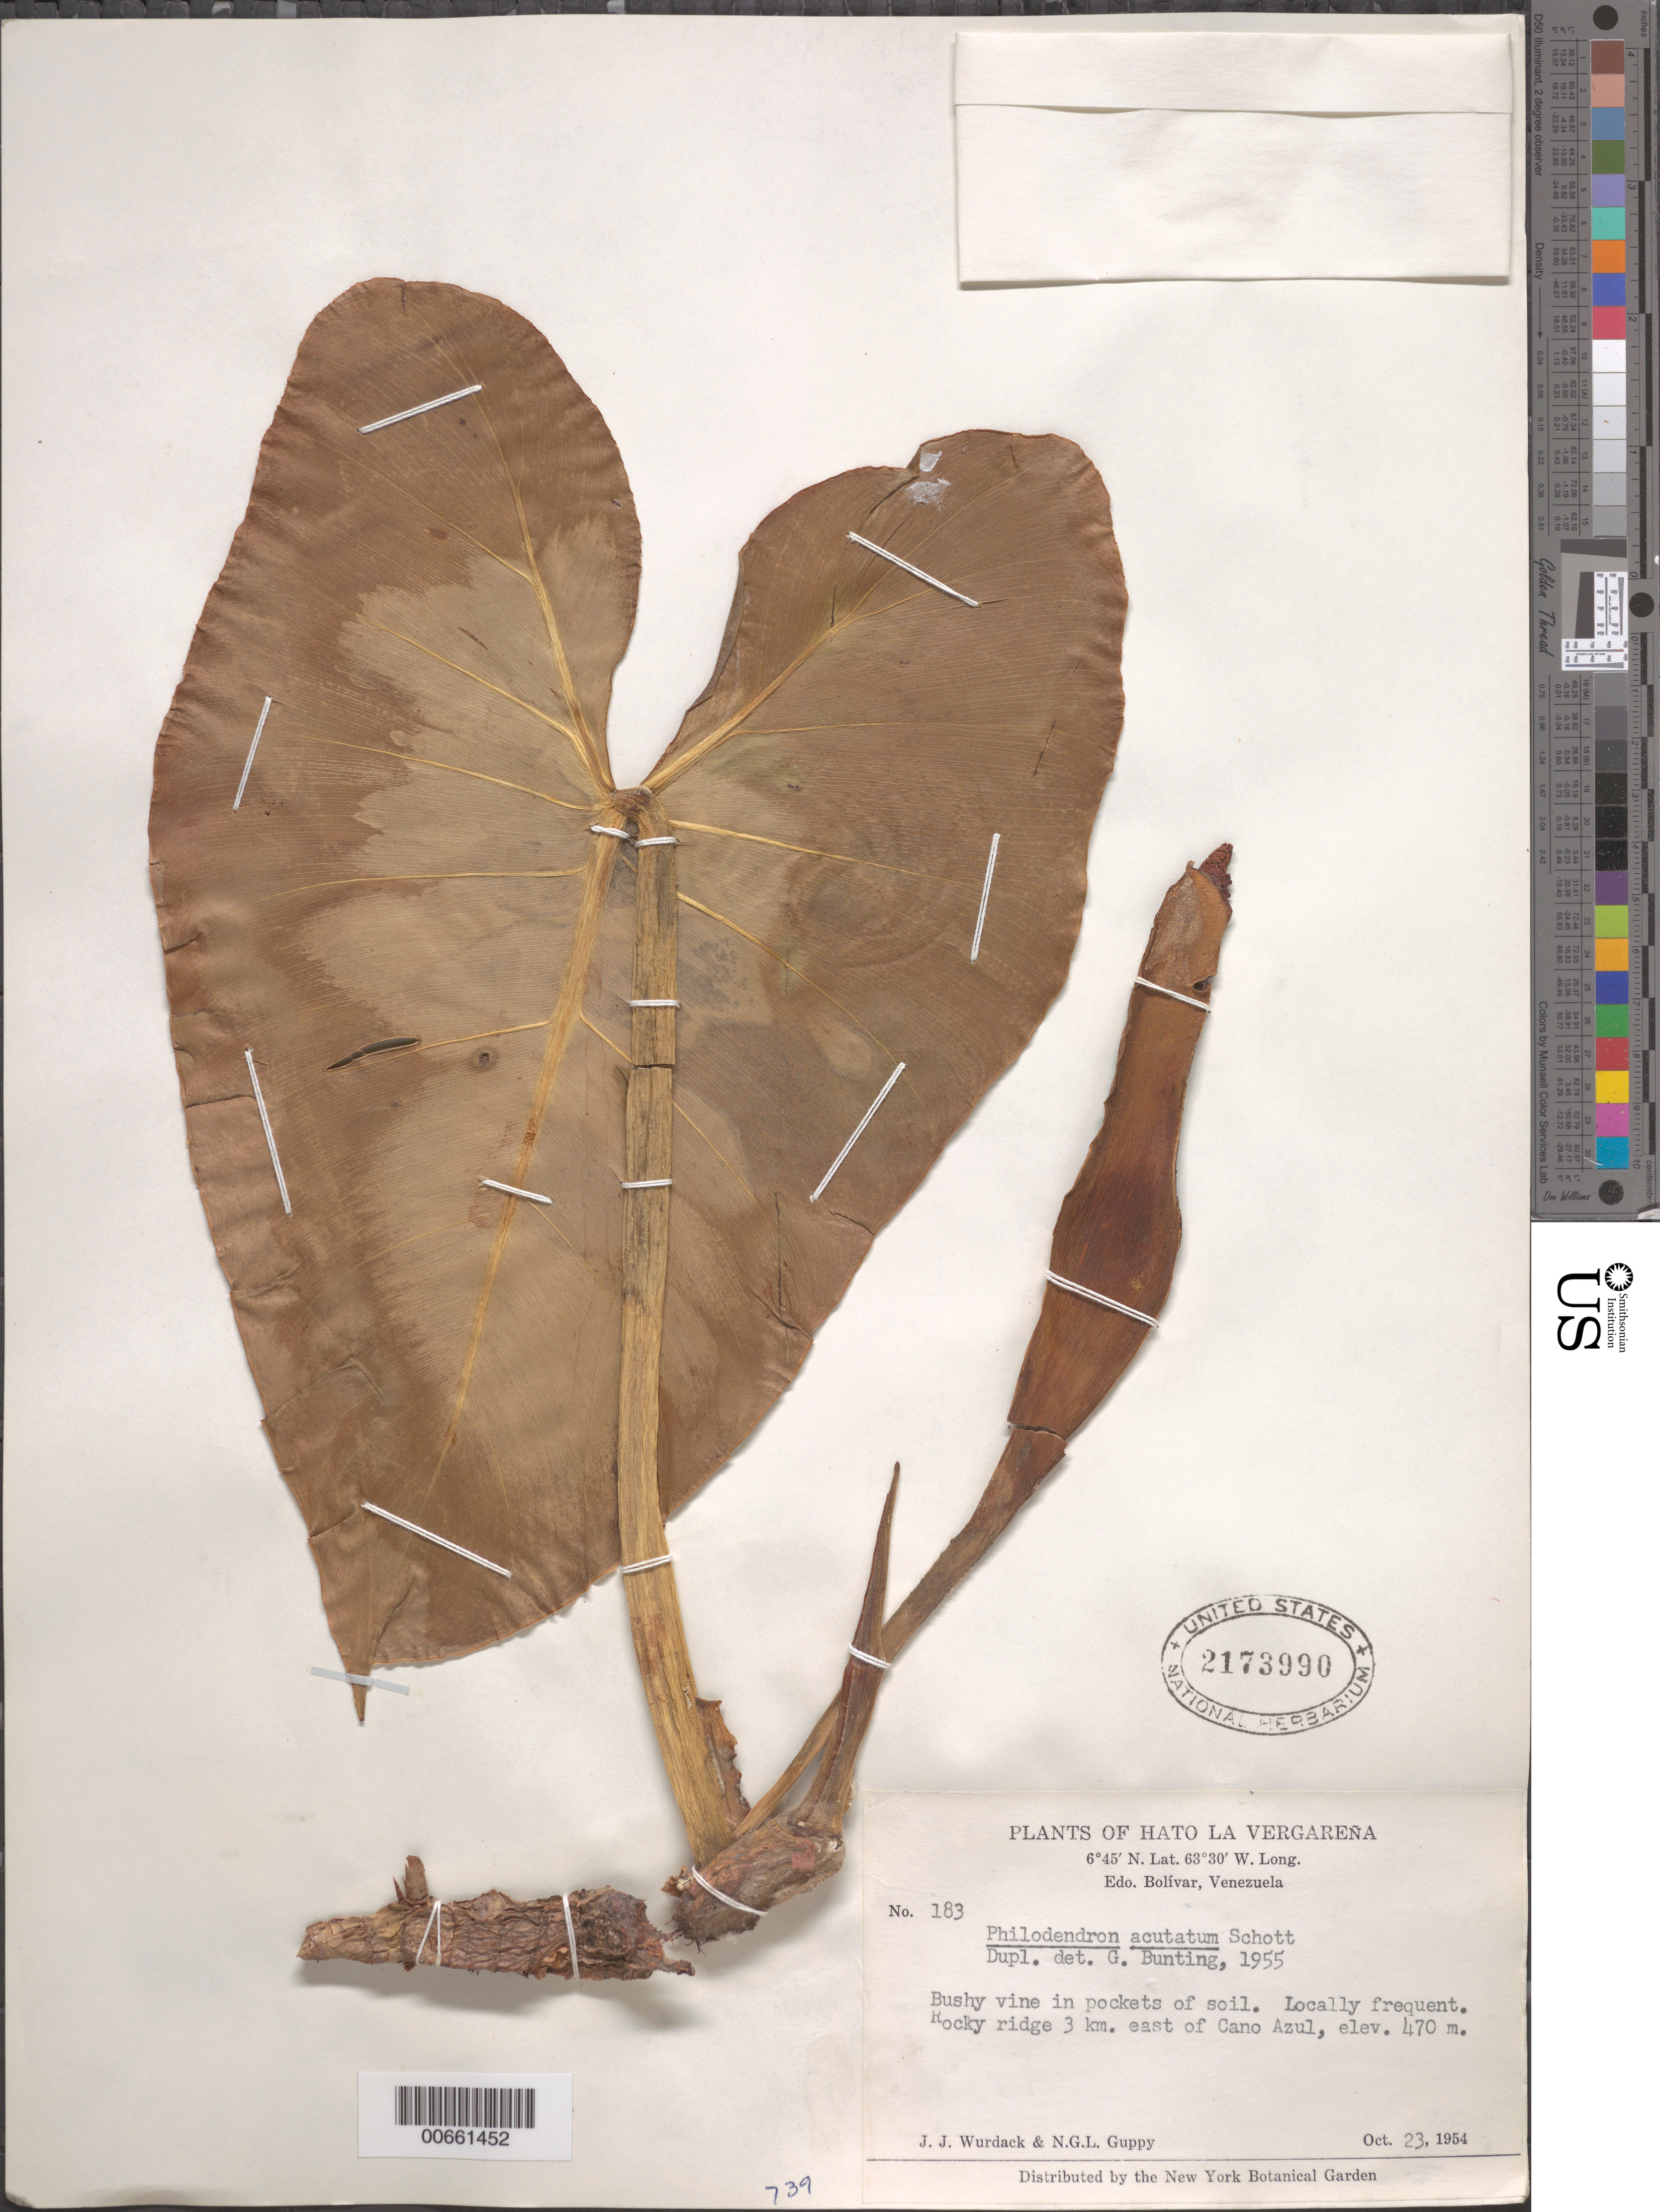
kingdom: Plantae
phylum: Tracheophyta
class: Liliopsida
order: Alismatales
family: Araceae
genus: Philodendron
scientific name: Philodendron acutatum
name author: Schott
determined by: Bunting, G. S.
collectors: J. J. Wurdack & N. Guppy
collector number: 183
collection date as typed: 23-Oct-54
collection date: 1954-10-23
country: Venezuela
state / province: Bolívar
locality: Caño Azul, 3 km E of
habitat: Pockets of soil. Rocky ridge 3 km E of Cano Azul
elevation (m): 470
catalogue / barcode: US 2173990